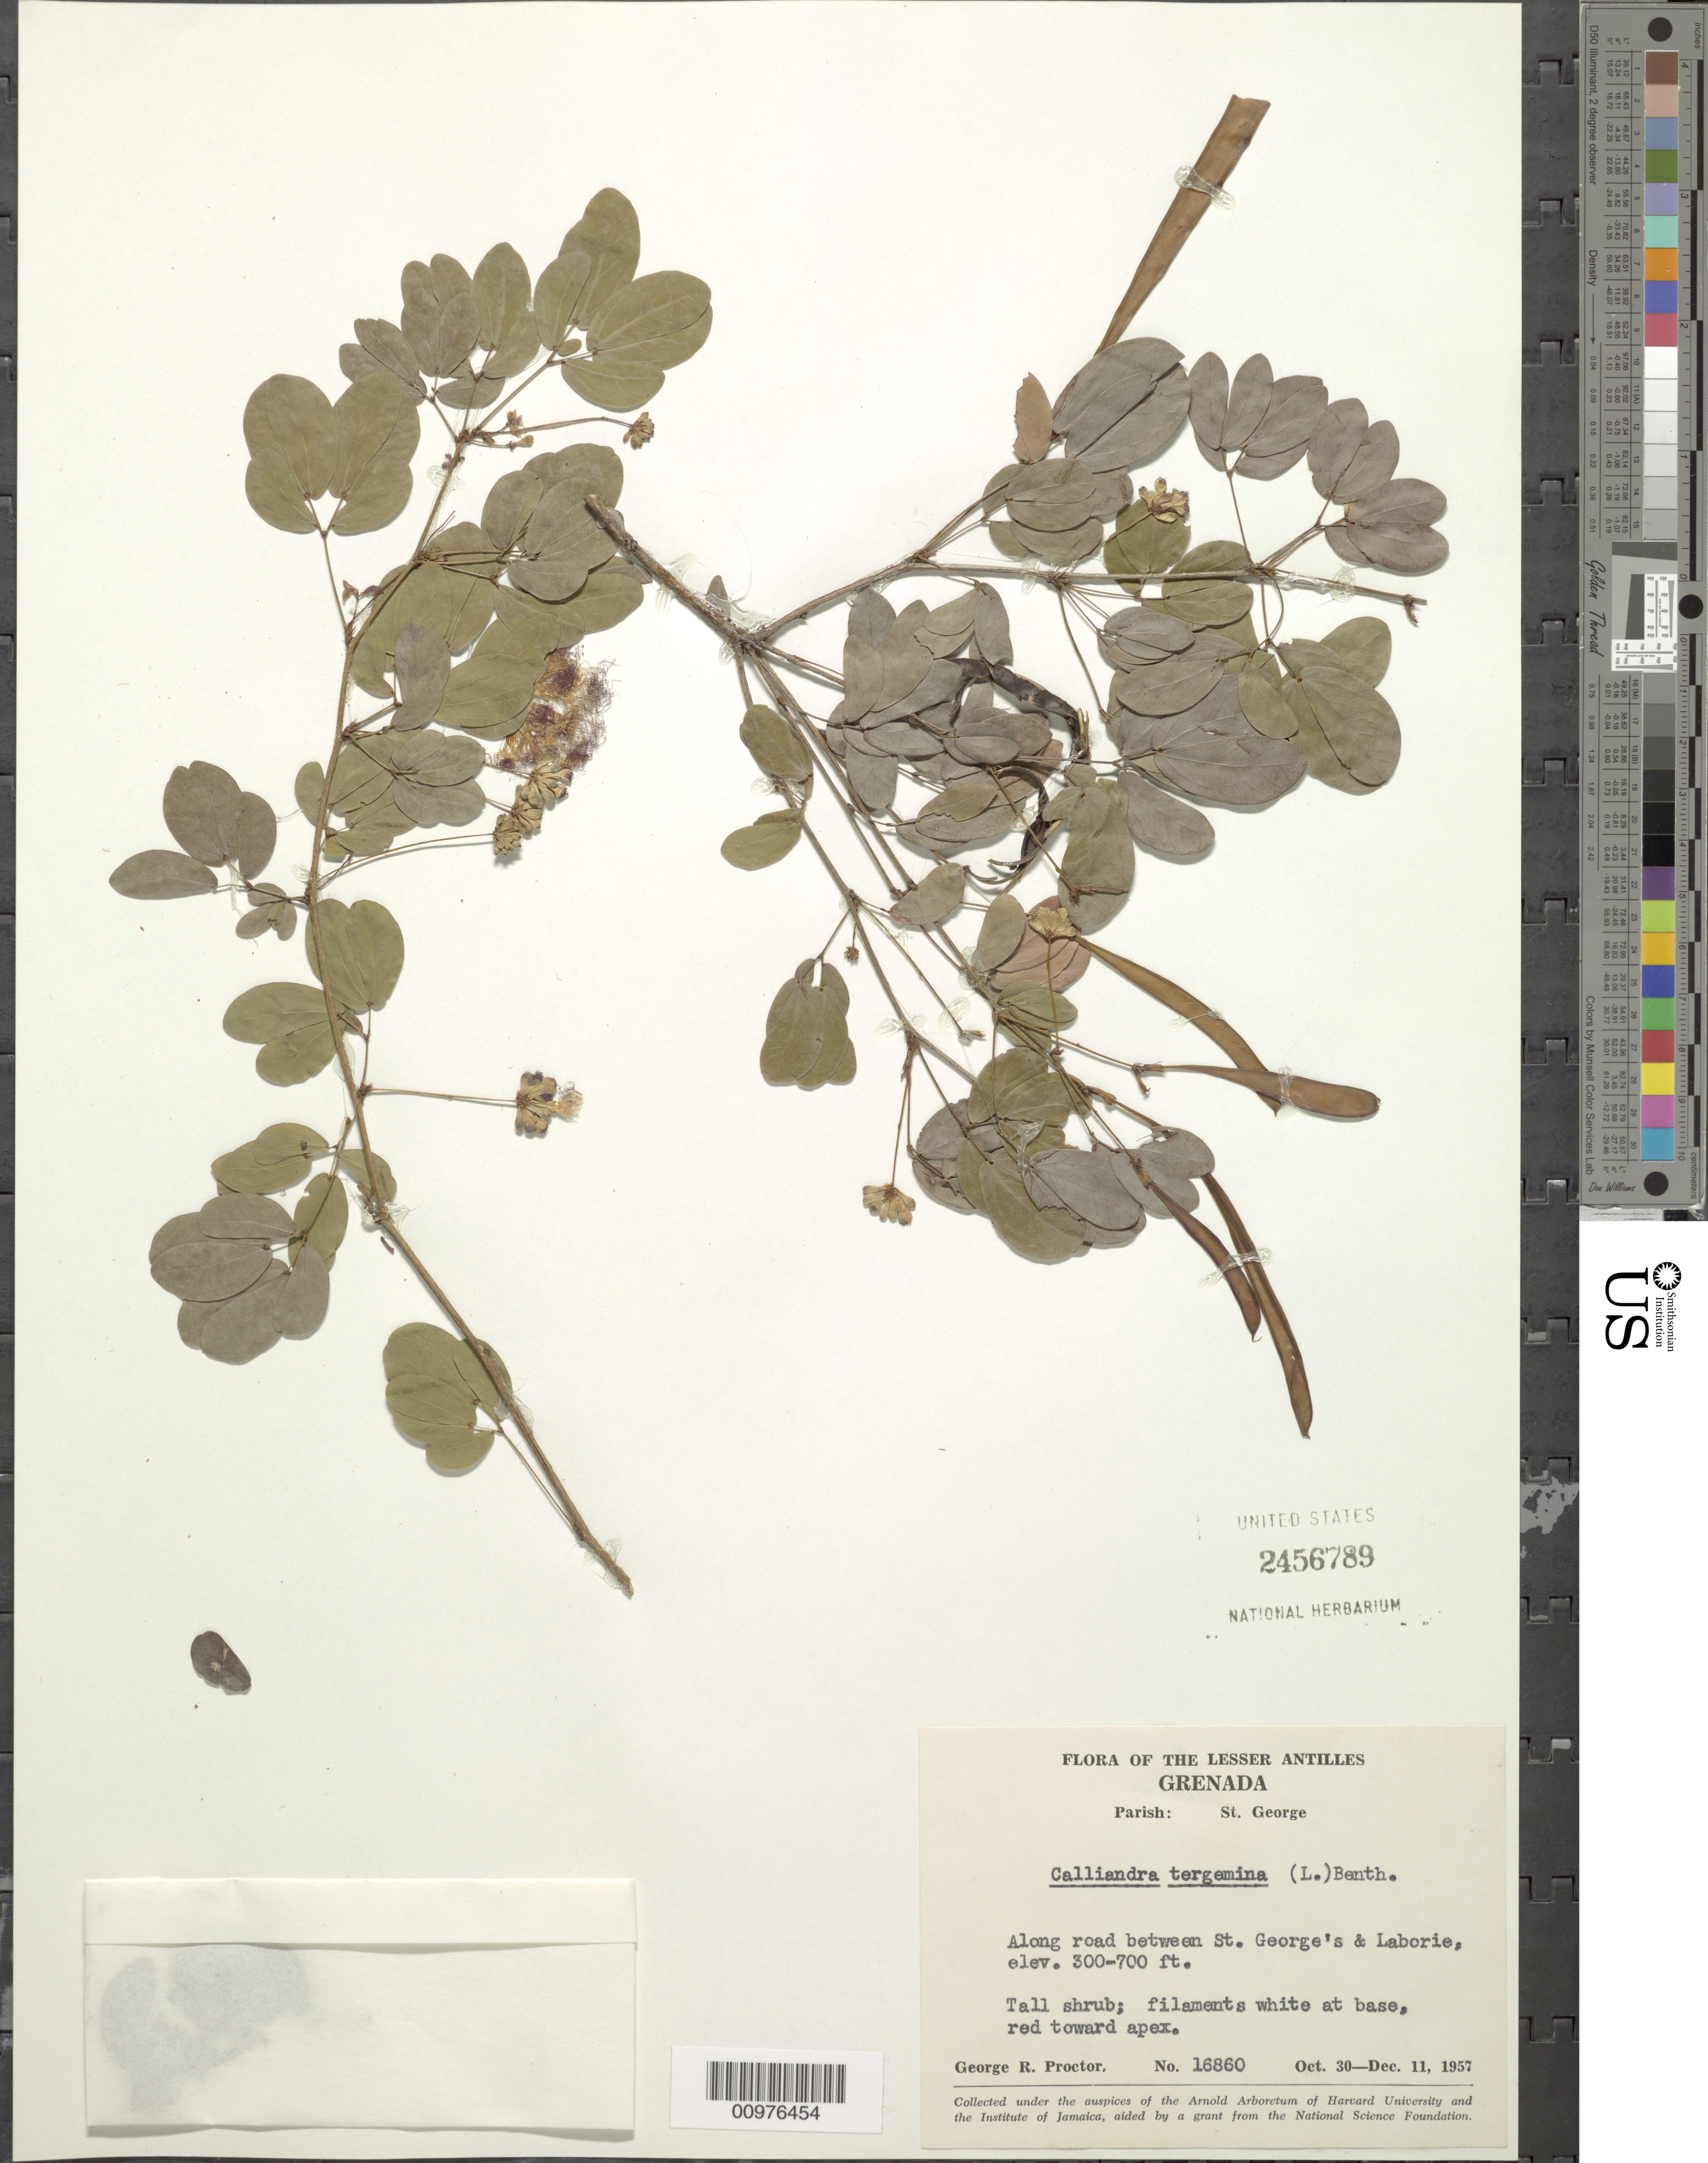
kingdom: Plantae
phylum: Tracheophyta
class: Magnoliopsida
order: Fabales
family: Fabaceae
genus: Calliandra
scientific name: Calliandra tergemina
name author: (L.) Benth.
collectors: G. R. Proctor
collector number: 16860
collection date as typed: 30 Oct 1957 to 11 Dec 1957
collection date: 1957-10-30/1957-12-11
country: Grenada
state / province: Saint George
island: Grenada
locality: Along road between St. George's and laborie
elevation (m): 91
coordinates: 0 N, 0 E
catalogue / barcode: US 2456789